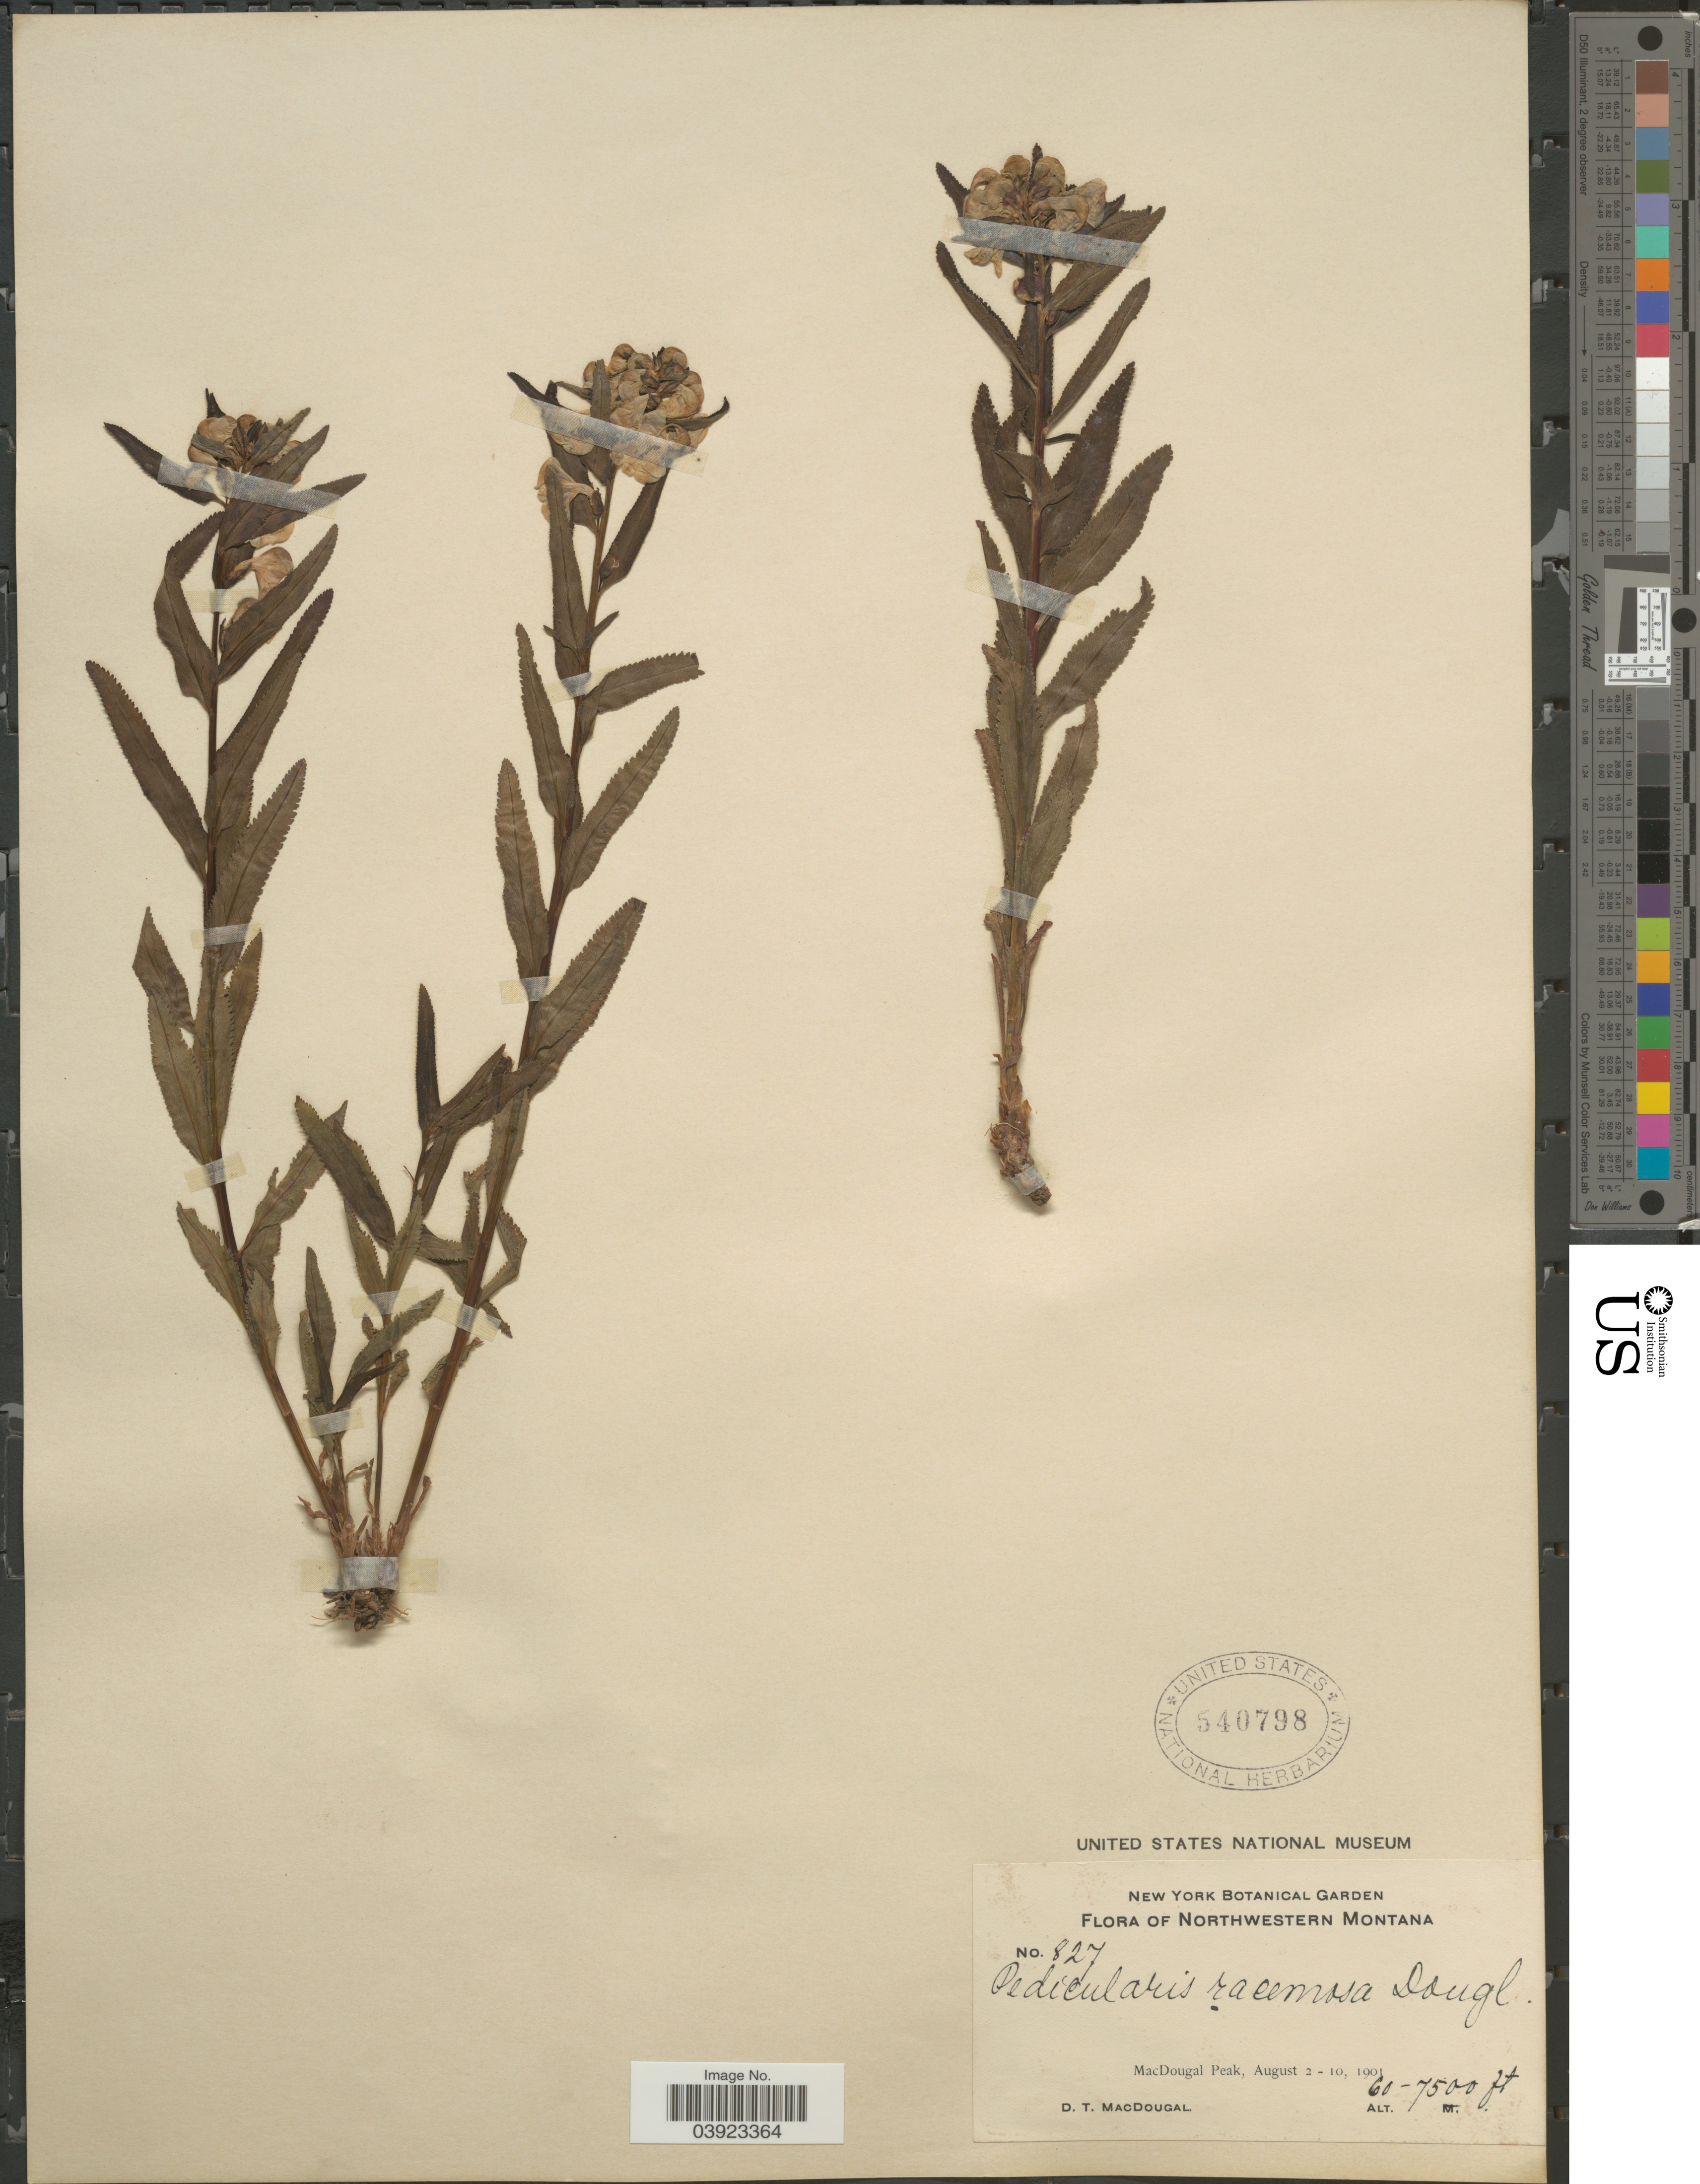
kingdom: Plantae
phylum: Tracheophyta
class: Magnoliopsida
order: Lamiales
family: Orobanchaceae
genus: Pedicularis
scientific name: Pedicularis racemosa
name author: Douglas ex Benth.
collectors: D. T. MacDougal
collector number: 827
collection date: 1901-08-02/1901-08-10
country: United States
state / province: Montana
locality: Northwestern Montana. MacDougal Peak.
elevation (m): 1829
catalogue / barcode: US 540798